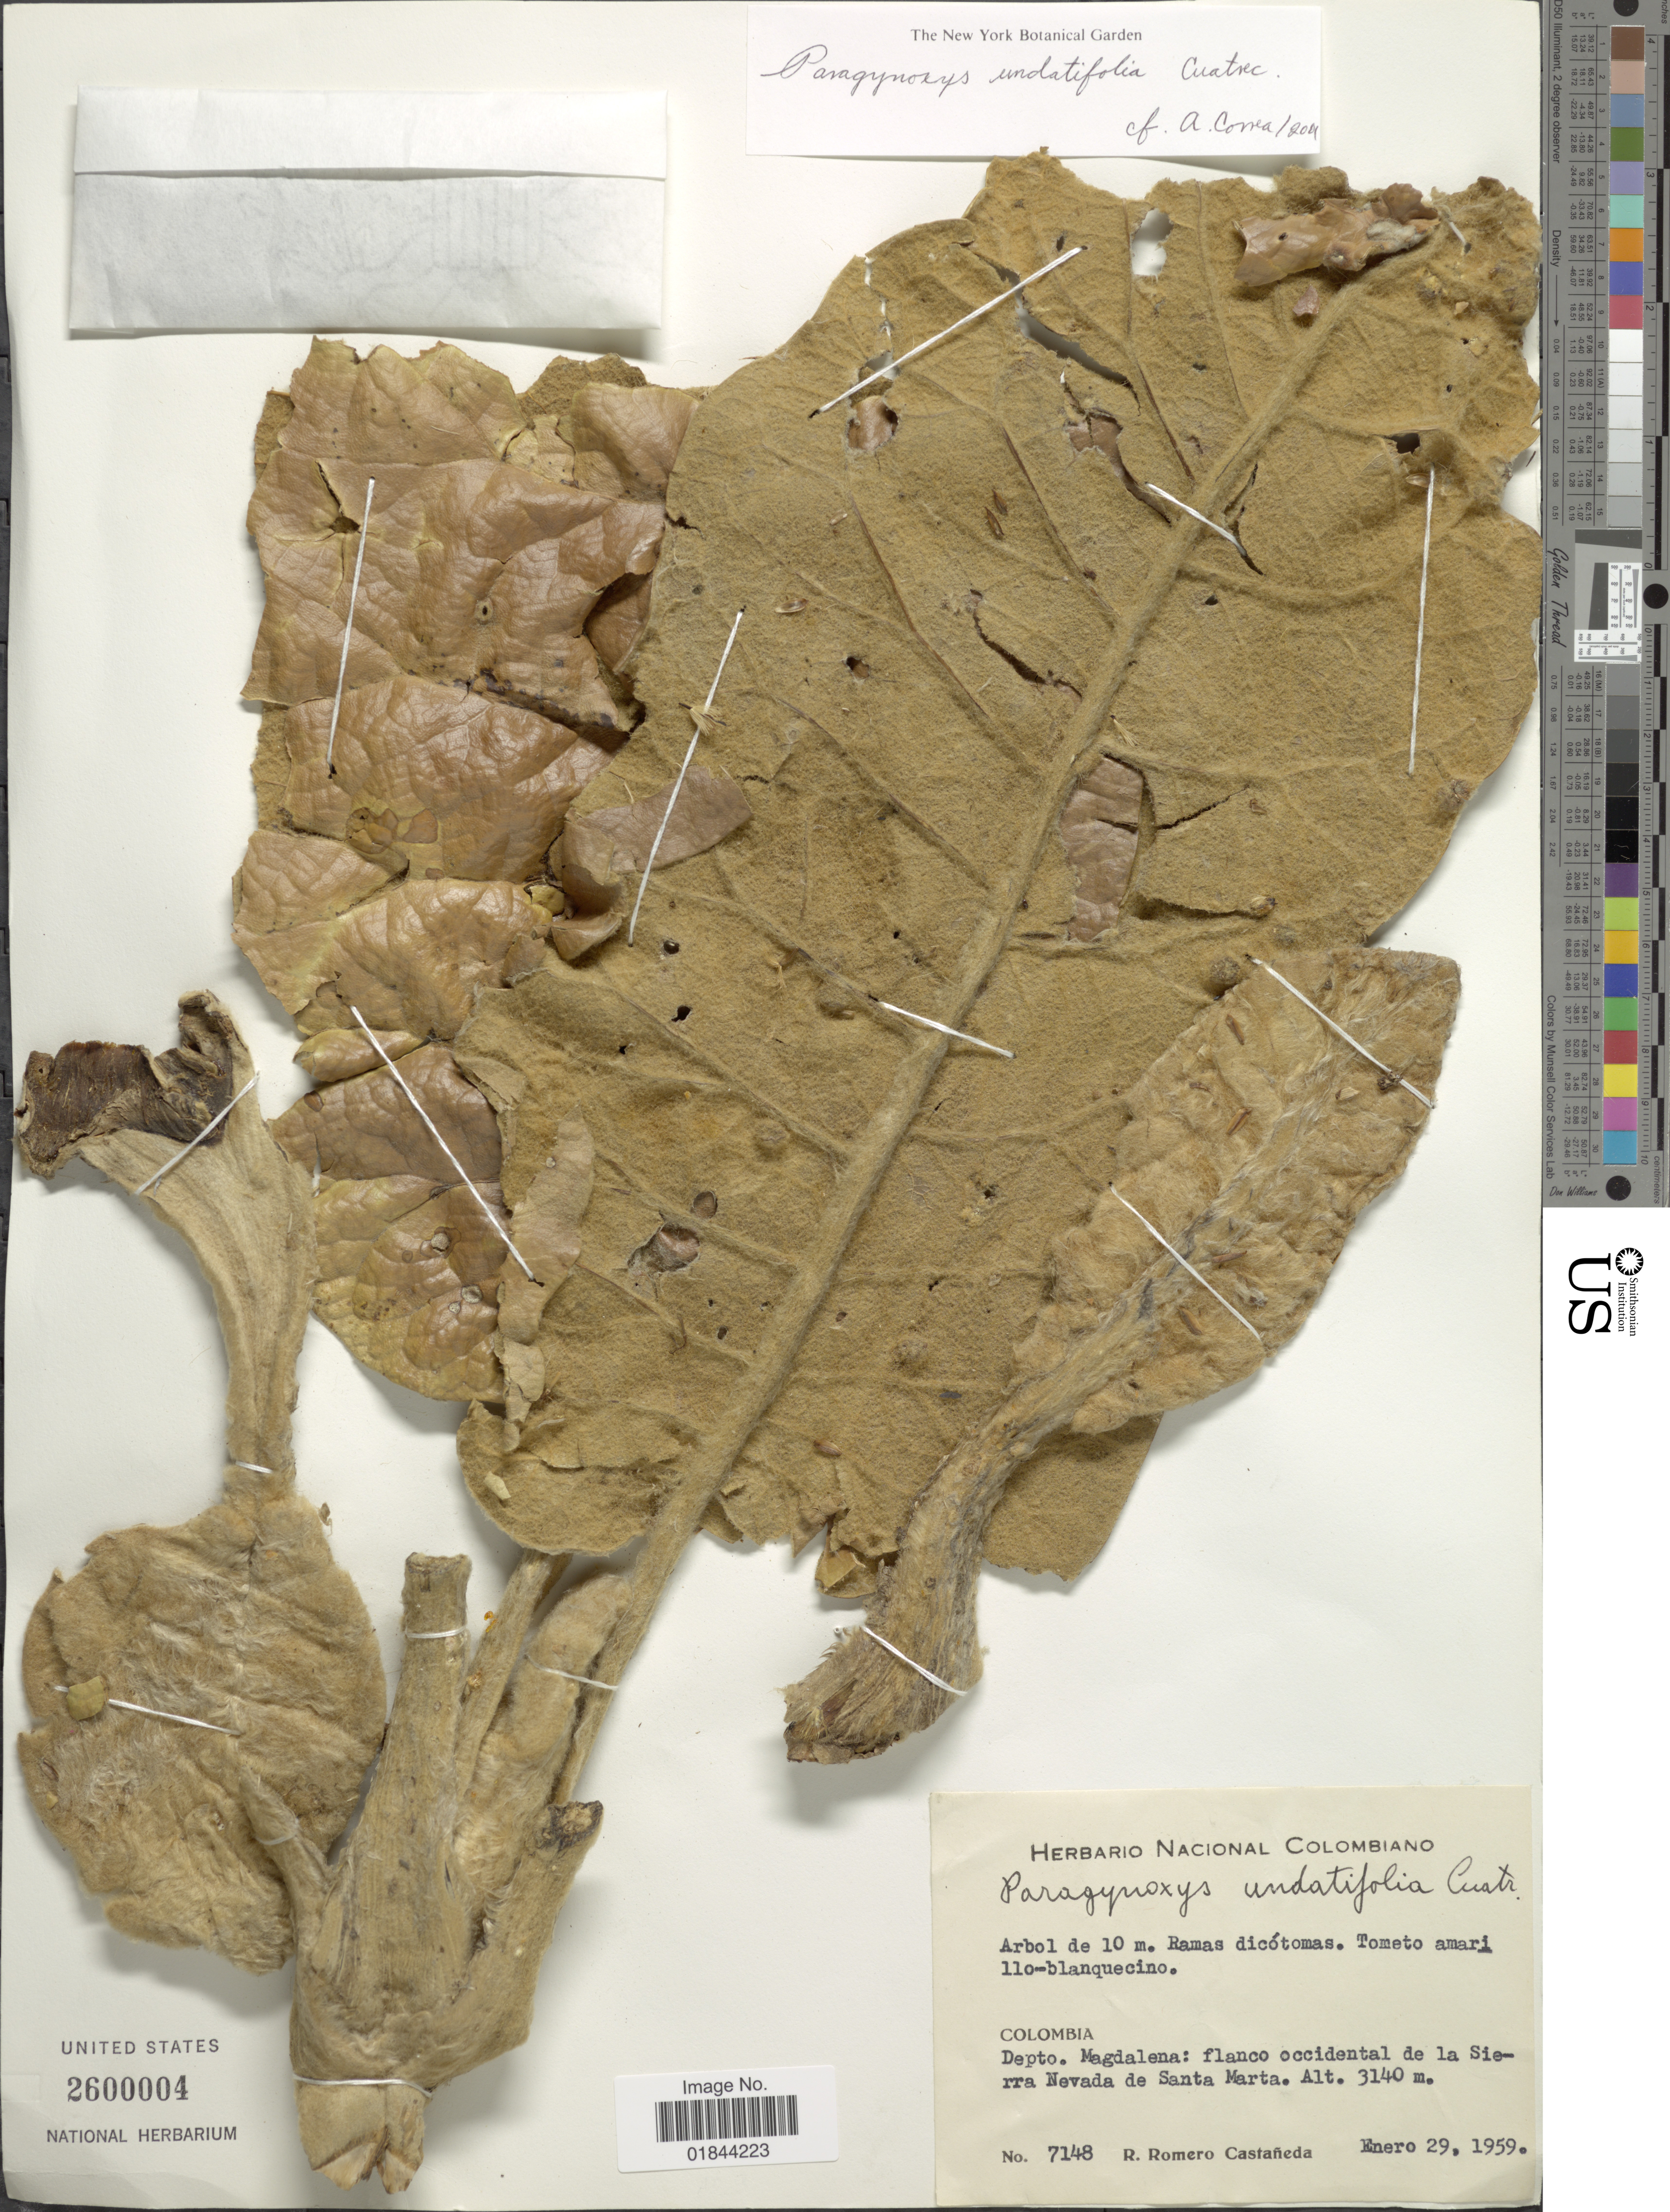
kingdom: Plantae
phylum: Tracheophyta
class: Magnoliopsida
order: Asterales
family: Asteraceae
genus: Paragynoxys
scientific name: Paragynoxys undatifolia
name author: Cuatrec.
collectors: R. Romero Castañeda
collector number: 7148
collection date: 1959-01-29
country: Colombia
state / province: Magdalena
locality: Flanco occidental de la Sierra Nevada de Santa Marta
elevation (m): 3140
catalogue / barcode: US 2600004